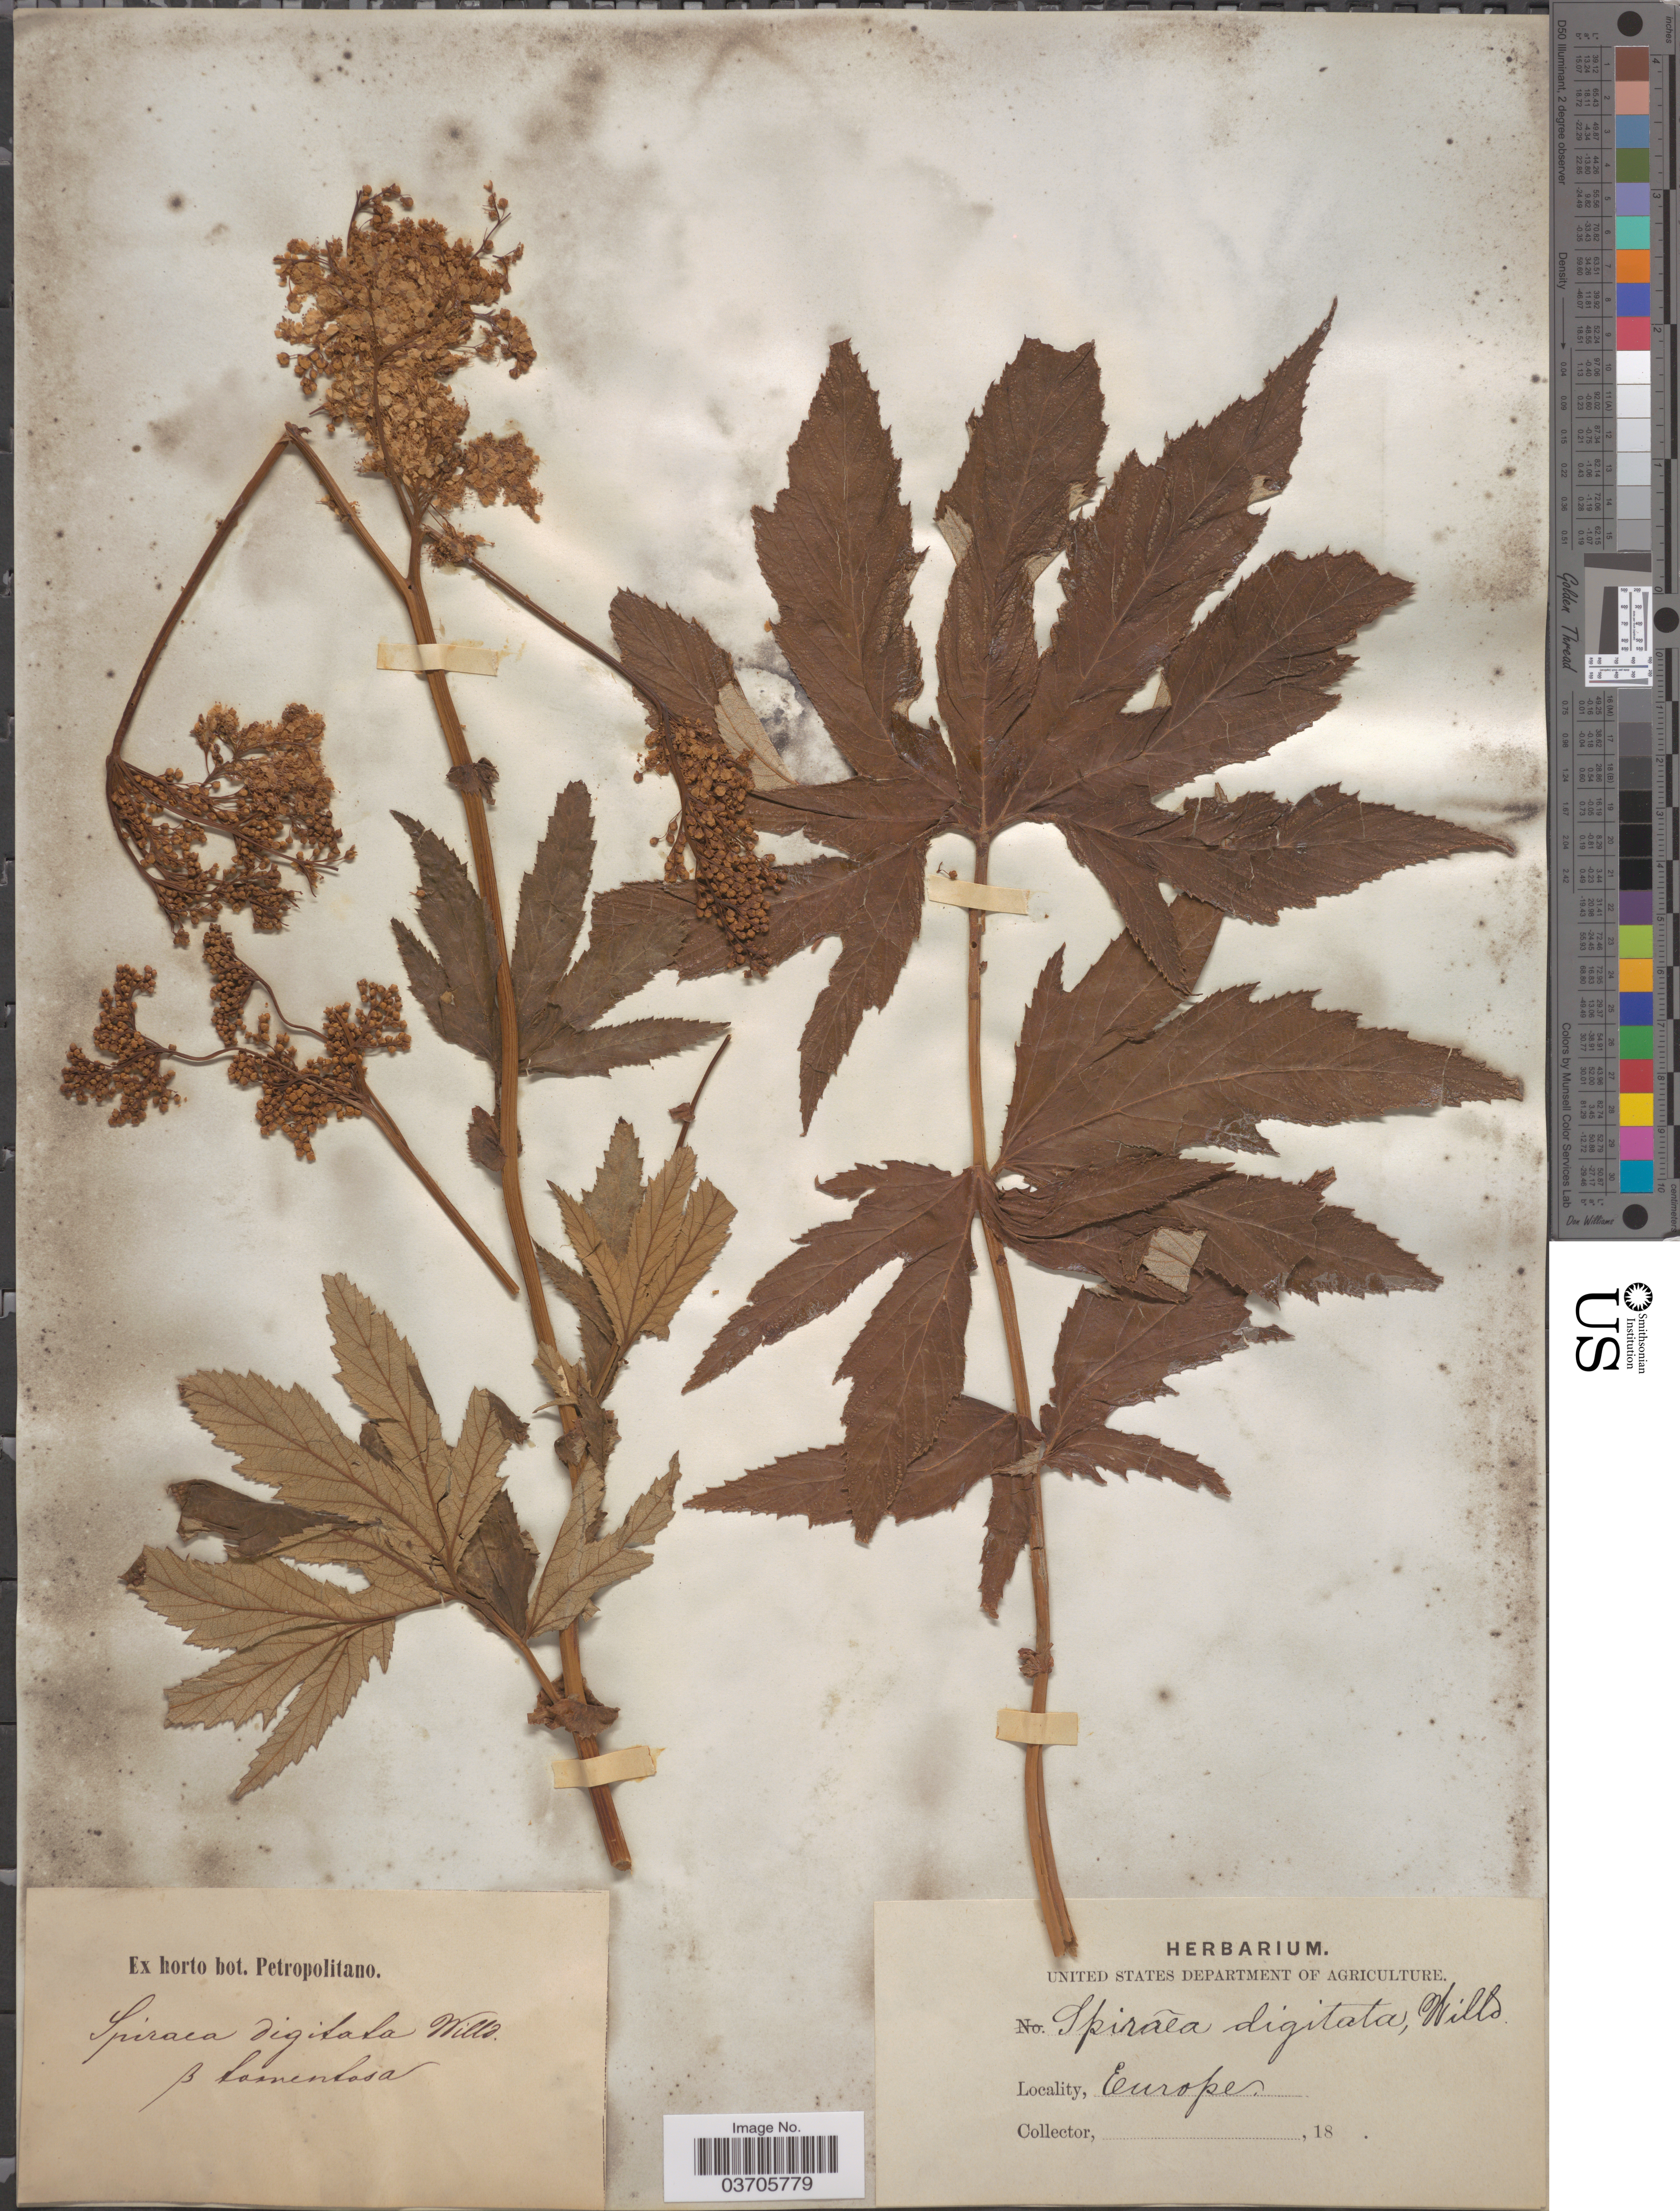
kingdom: Plantae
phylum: Tracheophyta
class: Magnoliopsida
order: Rosales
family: Rosaceae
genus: Filipendula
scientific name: Filipendula digitata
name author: (Willd.) Bergmans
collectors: ex Horto Bot. Petropolitano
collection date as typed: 18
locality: Europe.